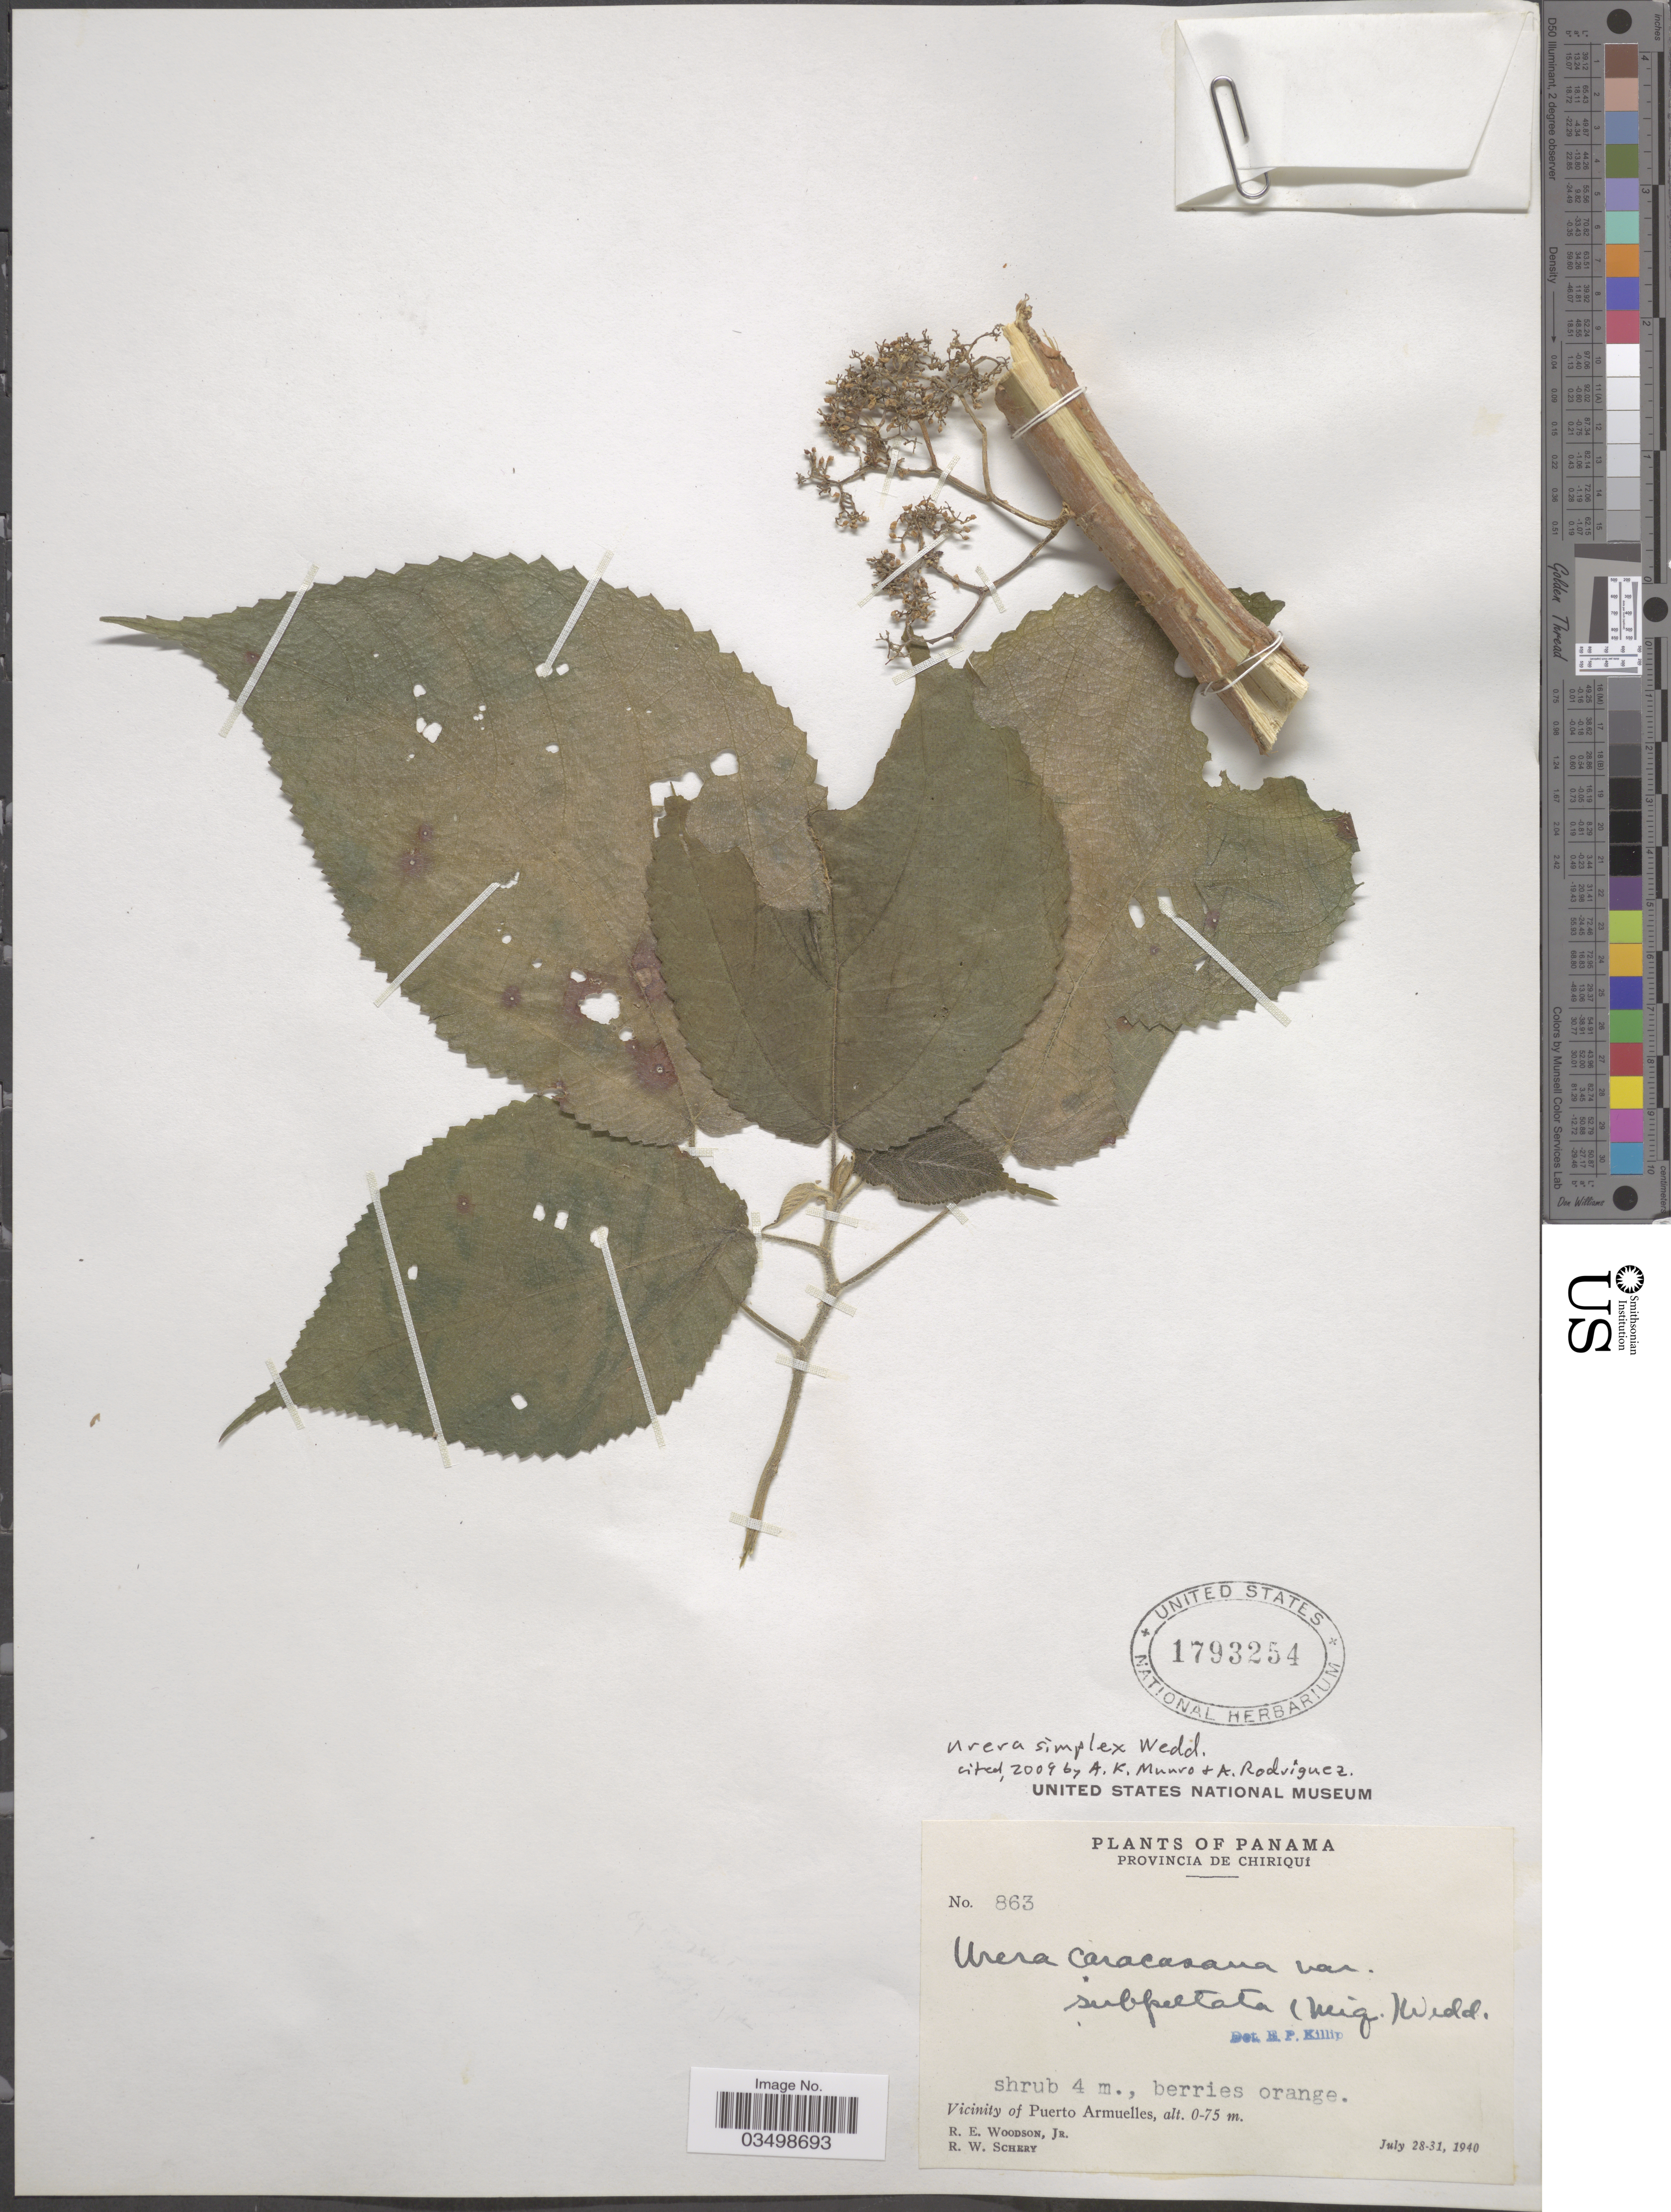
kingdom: Plantae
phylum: Tracheophyta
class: Magnoliopsida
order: Rosales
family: Urticaceae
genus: Urera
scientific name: Urera simplex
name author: Wedd.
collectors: R. E. Woodson & R. W. Schery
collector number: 863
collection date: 1940-07-28/1940-07-31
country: Panama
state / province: Chiriqui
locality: Vicinity of Puerto Armuelles.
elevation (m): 0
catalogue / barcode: US 1793254